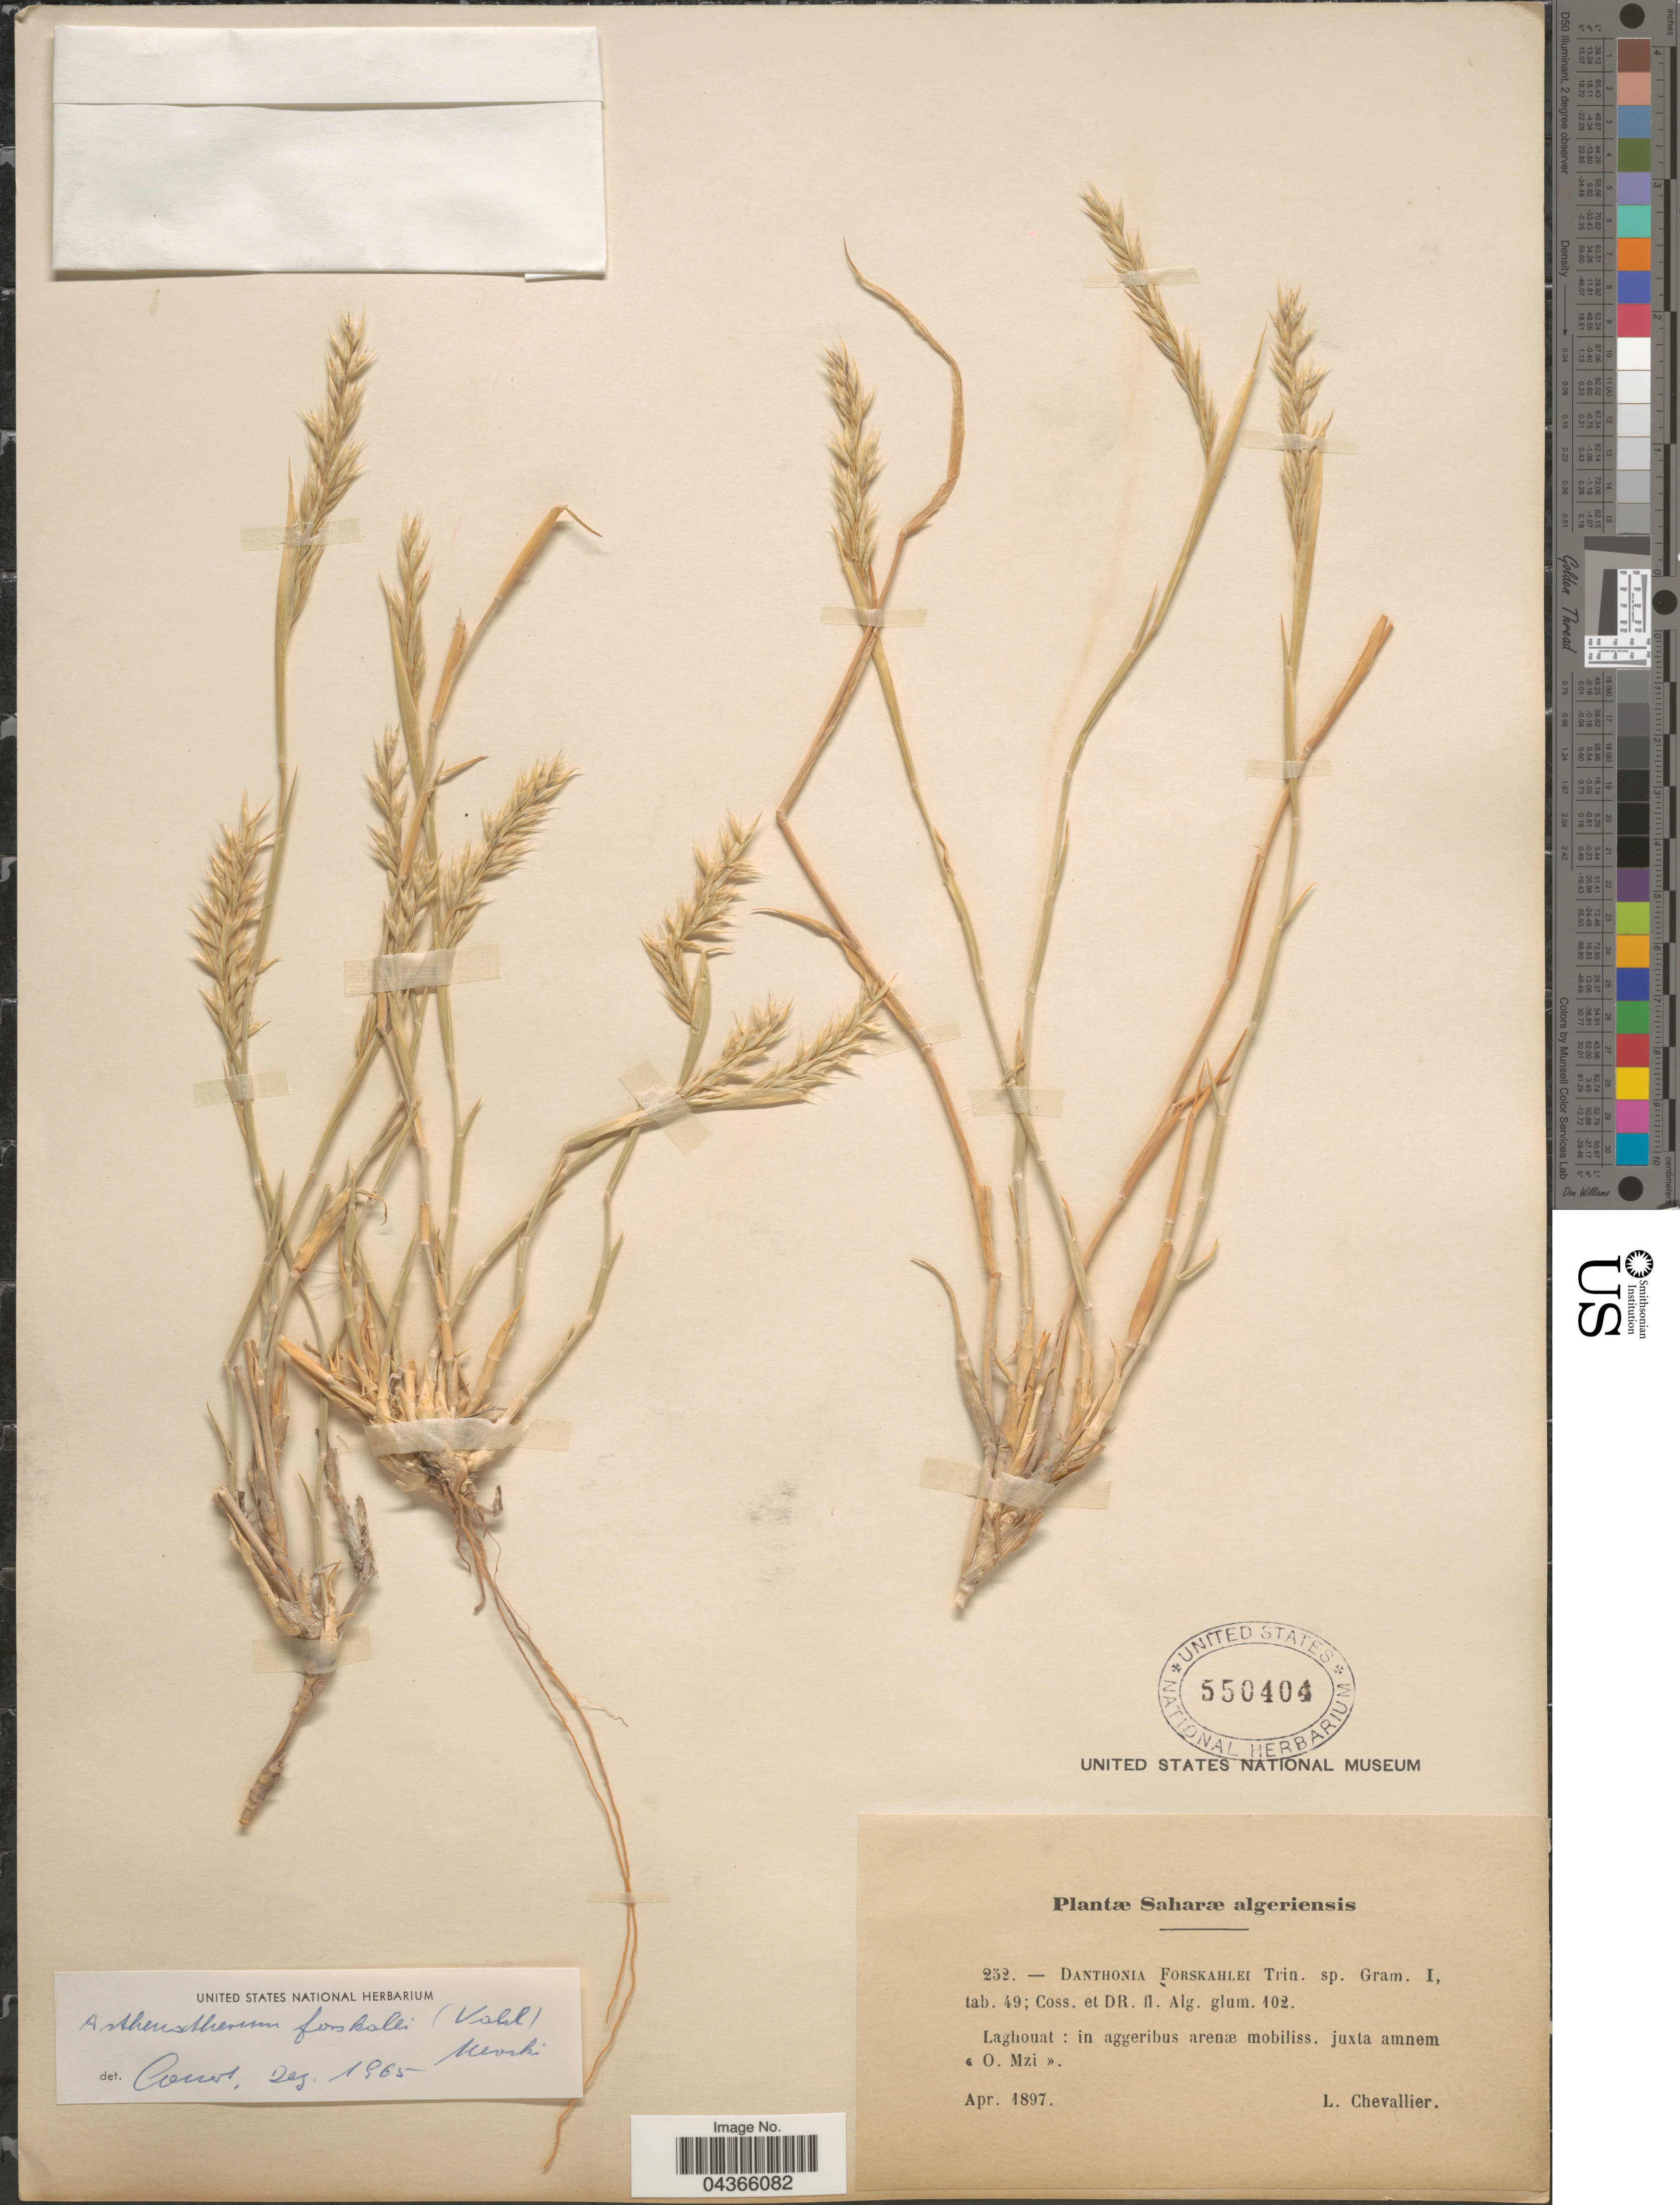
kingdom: Plantae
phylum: Tracheophyta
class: Liliopsida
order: Poales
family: Poaceae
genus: Centropodia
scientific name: Centropodia forsskalii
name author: (Vahl) Cope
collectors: L. Chevallier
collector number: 252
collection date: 1897-04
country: Algeria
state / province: Laghouat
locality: Saharæ algeriensis. In aggeribus arenæ mobiliss. juxta amenm <O. Mzi>.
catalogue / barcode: US 550404